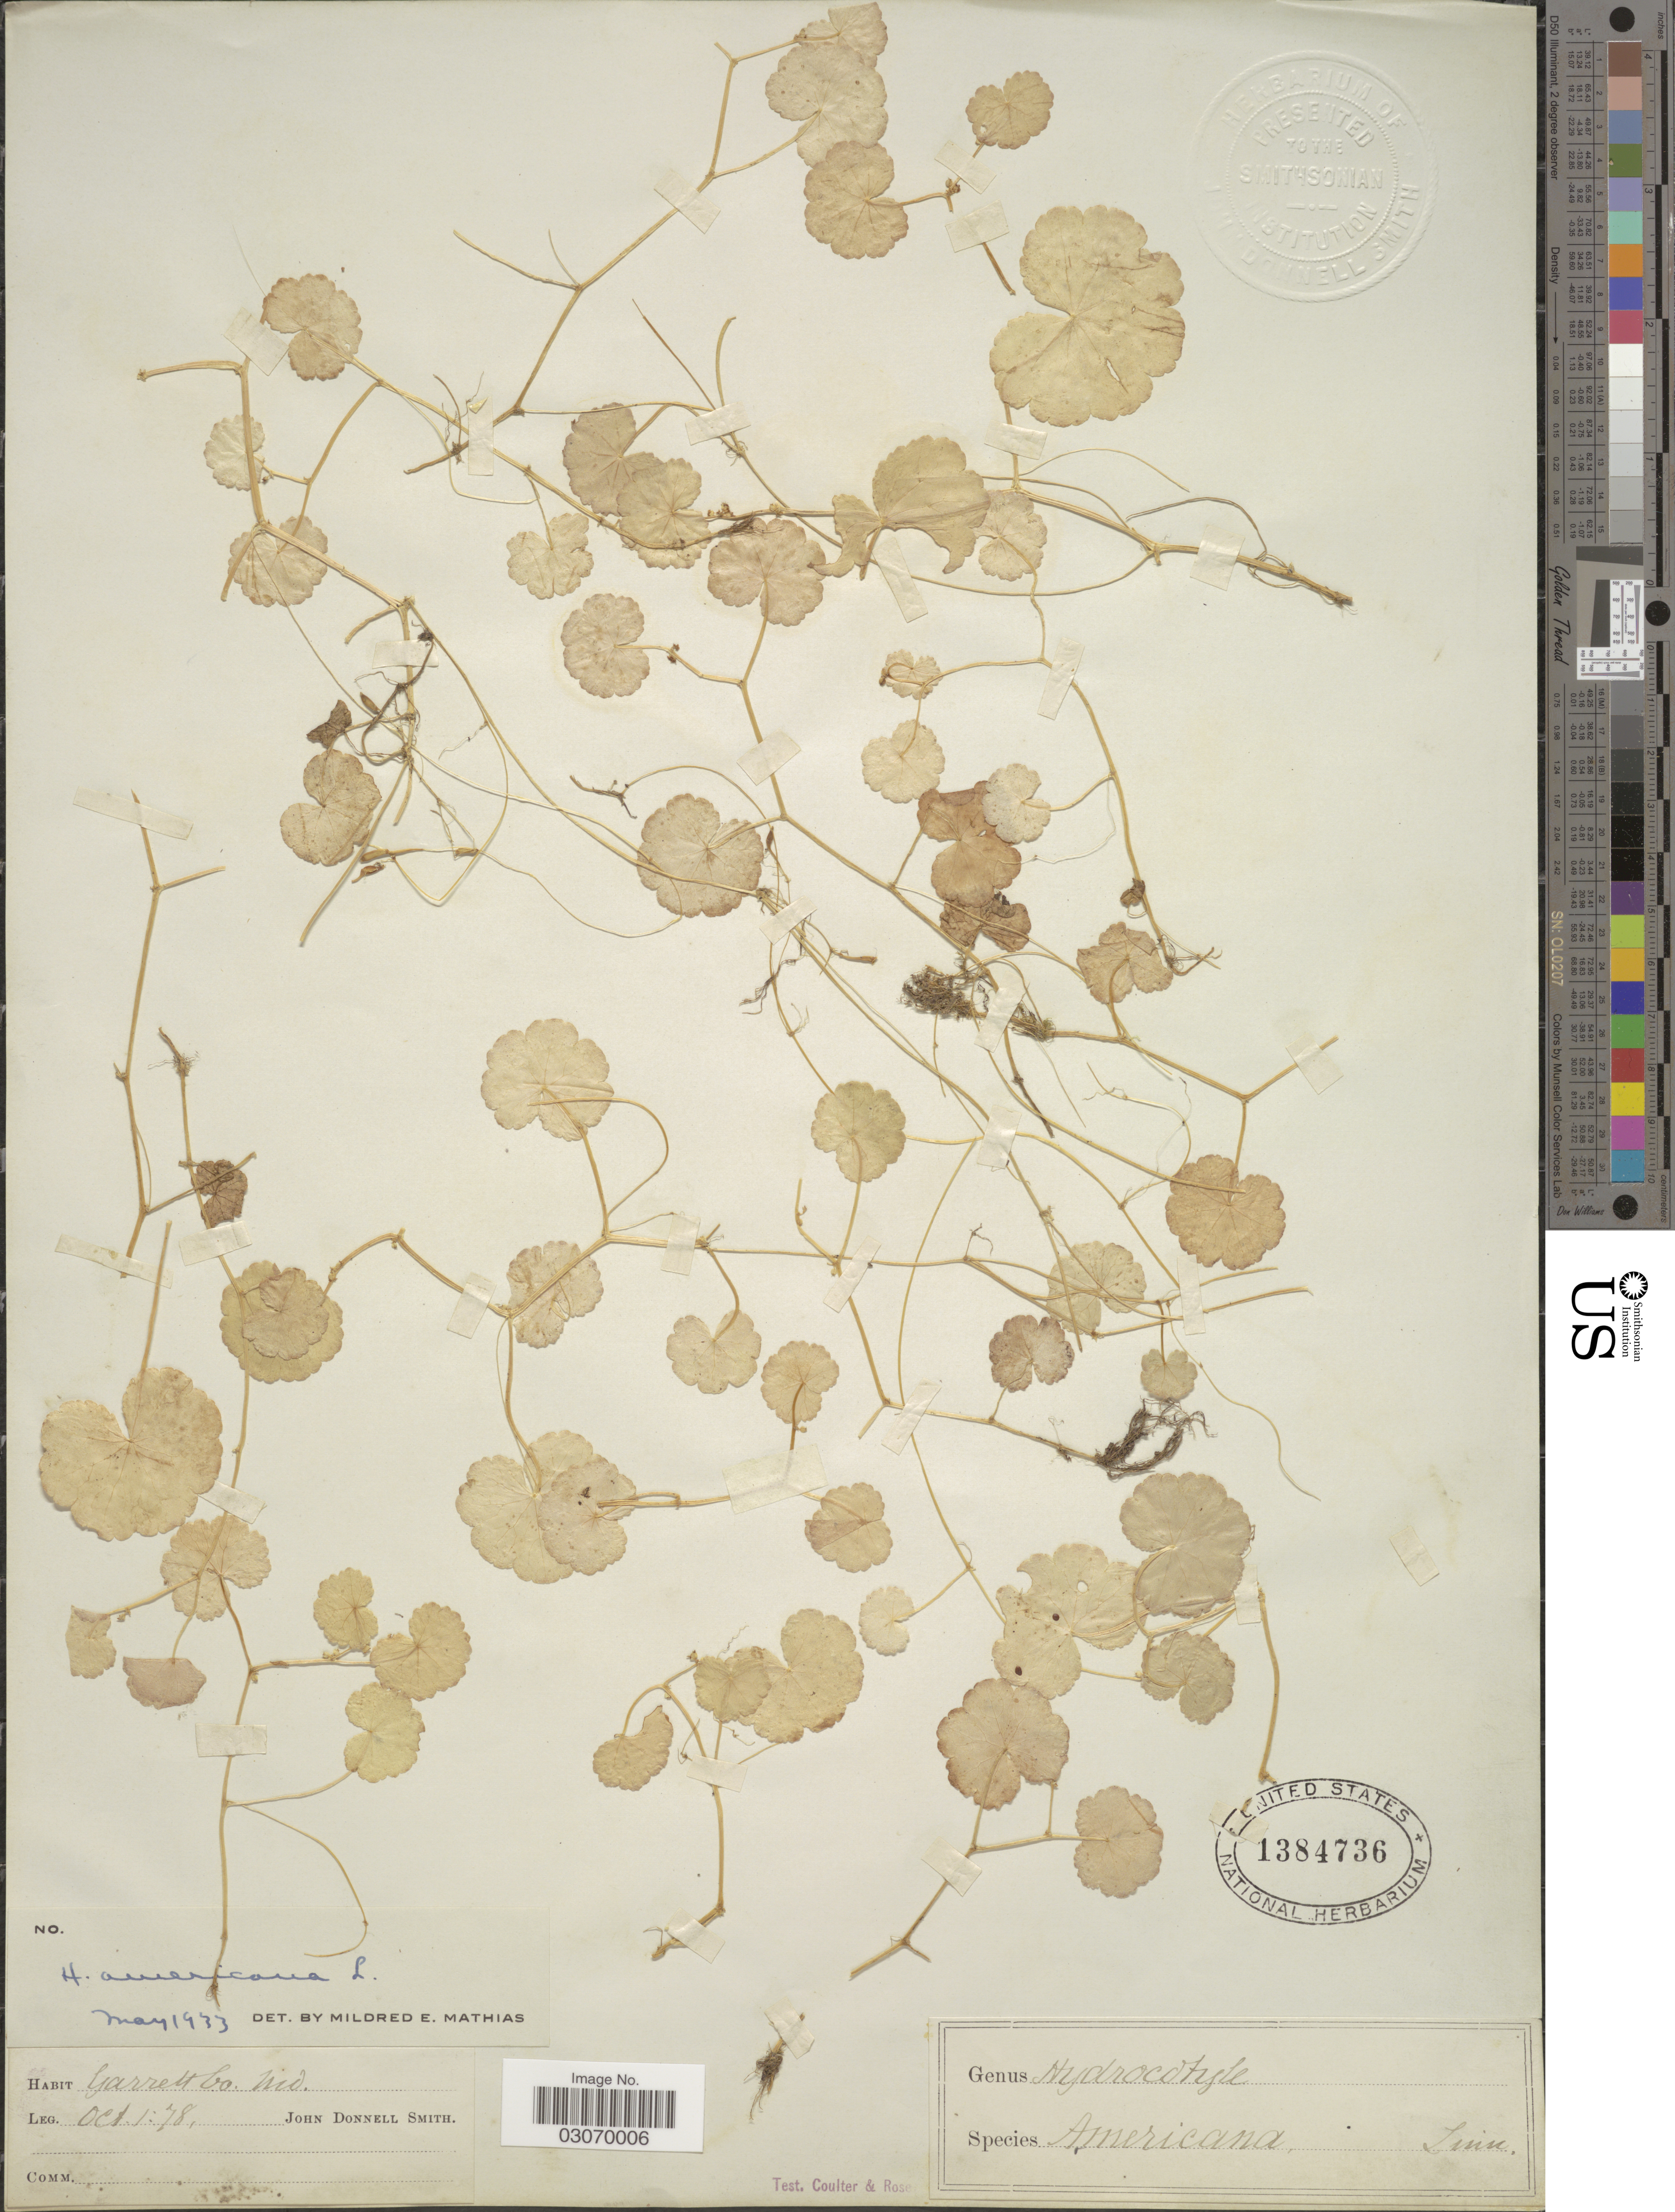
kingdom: Plantae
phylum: Tracheophyta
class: Magnoliopsida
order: Apiales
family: Araliaceae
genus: Hydrocotyle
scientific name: Hydrocotyle americana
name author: L.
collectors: J. Donnell Smith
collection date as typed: Transcribed d/m/y: 1/10/78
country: United States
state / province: Maryland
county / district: Garrett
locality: Garrett Co.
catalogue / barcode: US 1384736